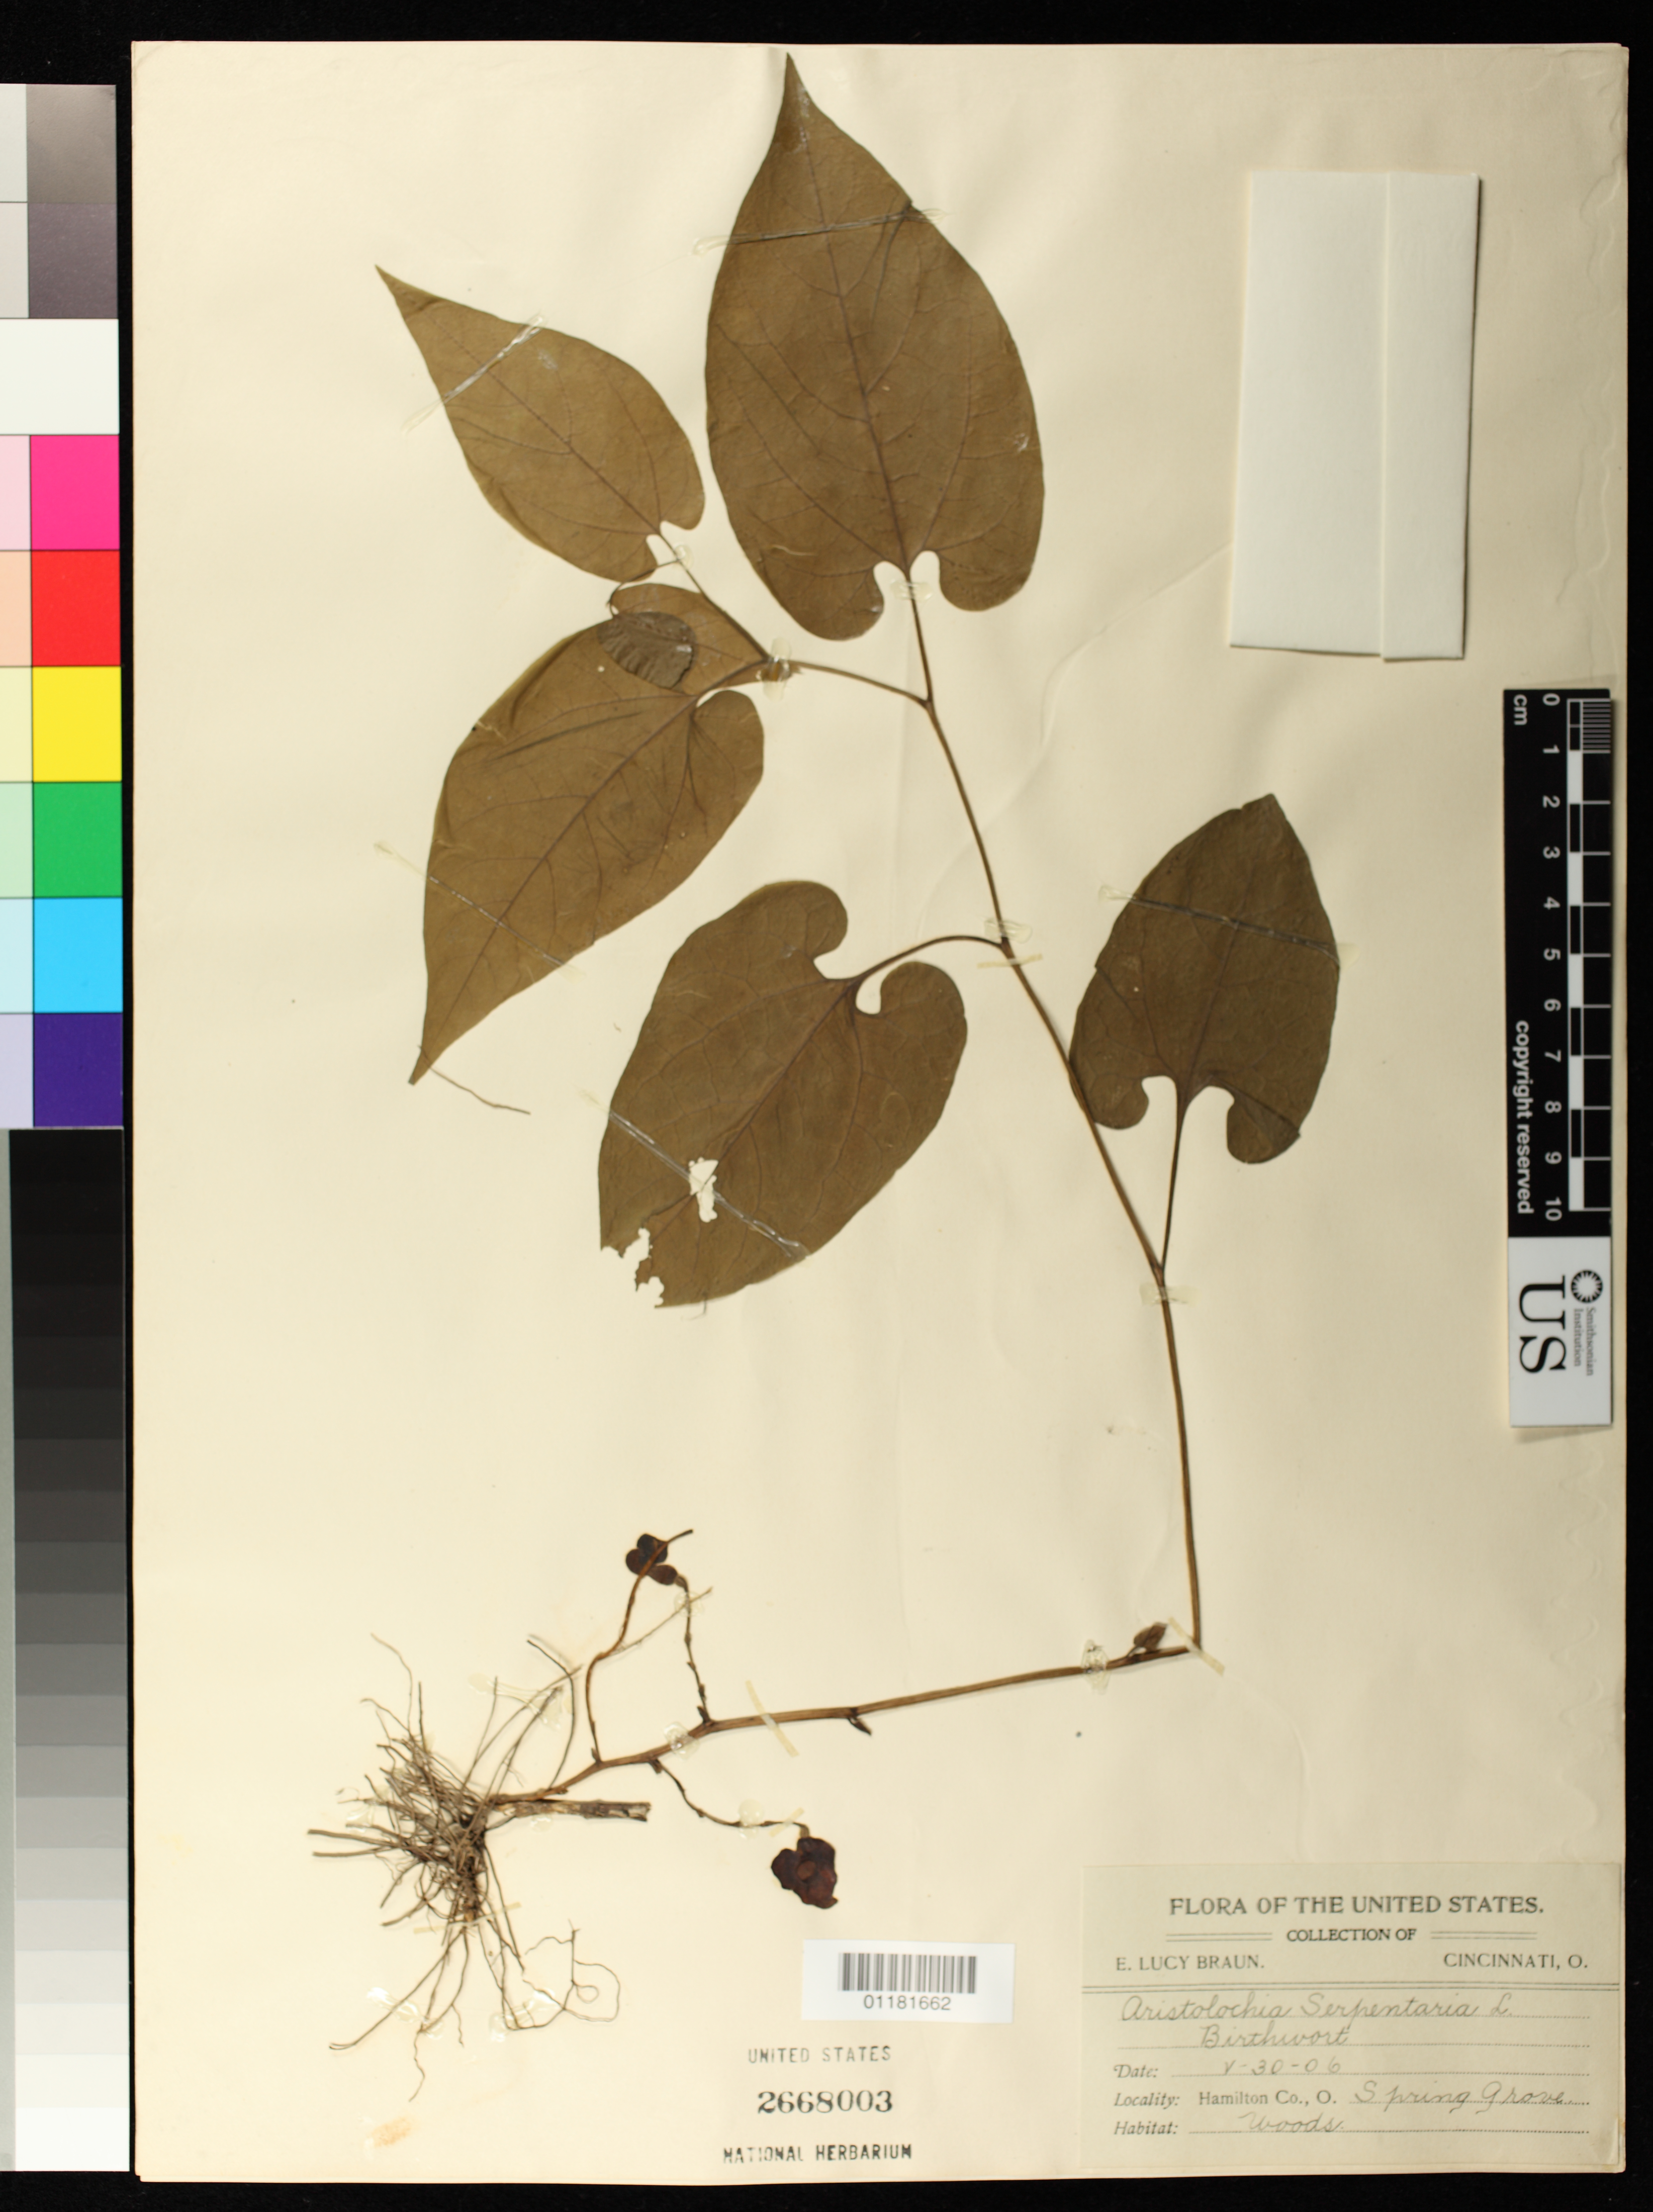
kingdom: Plantae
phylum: Tracheophyta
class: Magnoliopsida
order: Piperales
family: Aristolochiaceae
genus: Aristolochia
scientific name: Aristolochia serpentaria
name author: L.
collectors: E. L. Braun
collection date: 1906-05-30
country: United States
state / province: Ohio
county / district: Hamilton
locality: Spring Grove, Hamilton County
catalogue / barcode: US 2668003